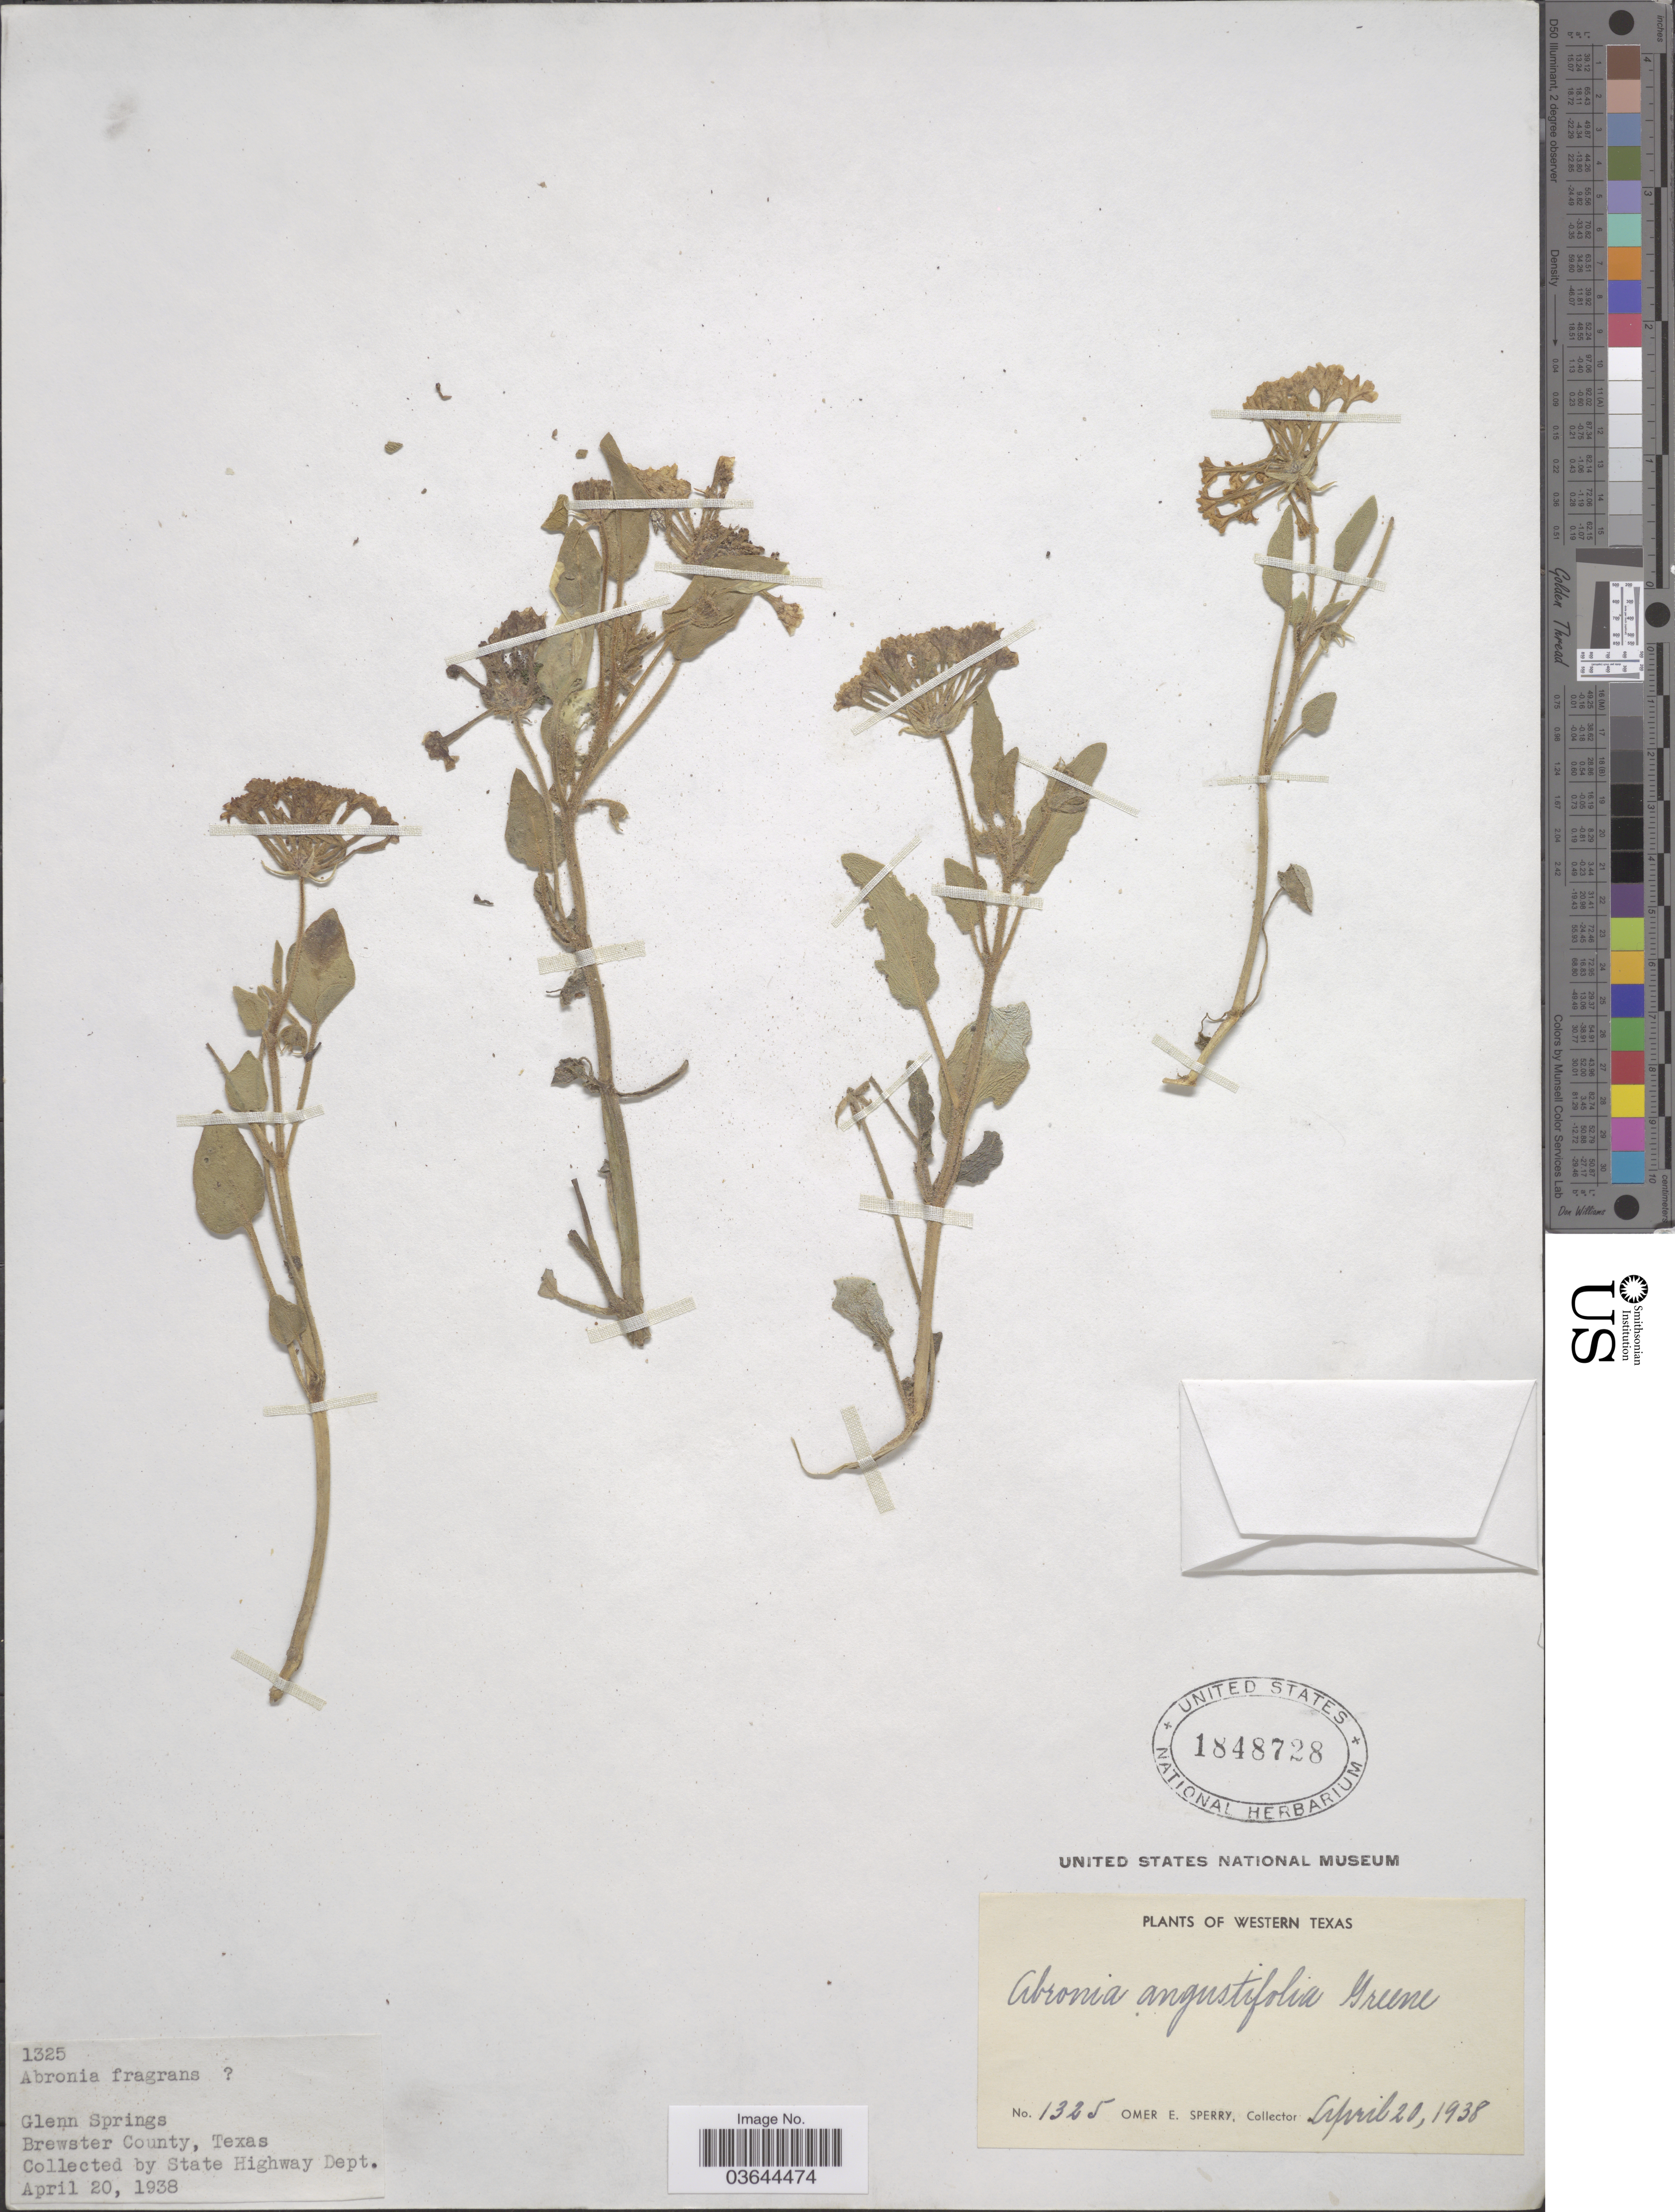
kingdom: Plantae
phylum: Tracheophyta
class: Magnoliopsida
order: Caryophyllales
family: Nyctaginaceae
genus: Abronia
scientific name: Abronia angustifolia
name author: Greene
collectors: O. E. Sperry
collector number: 1325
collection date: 1938-04-20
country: United States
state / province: Texas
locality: Glenn Springs, Brewster County. State Highway Dept. Western Texas.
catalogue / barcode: US 1848728